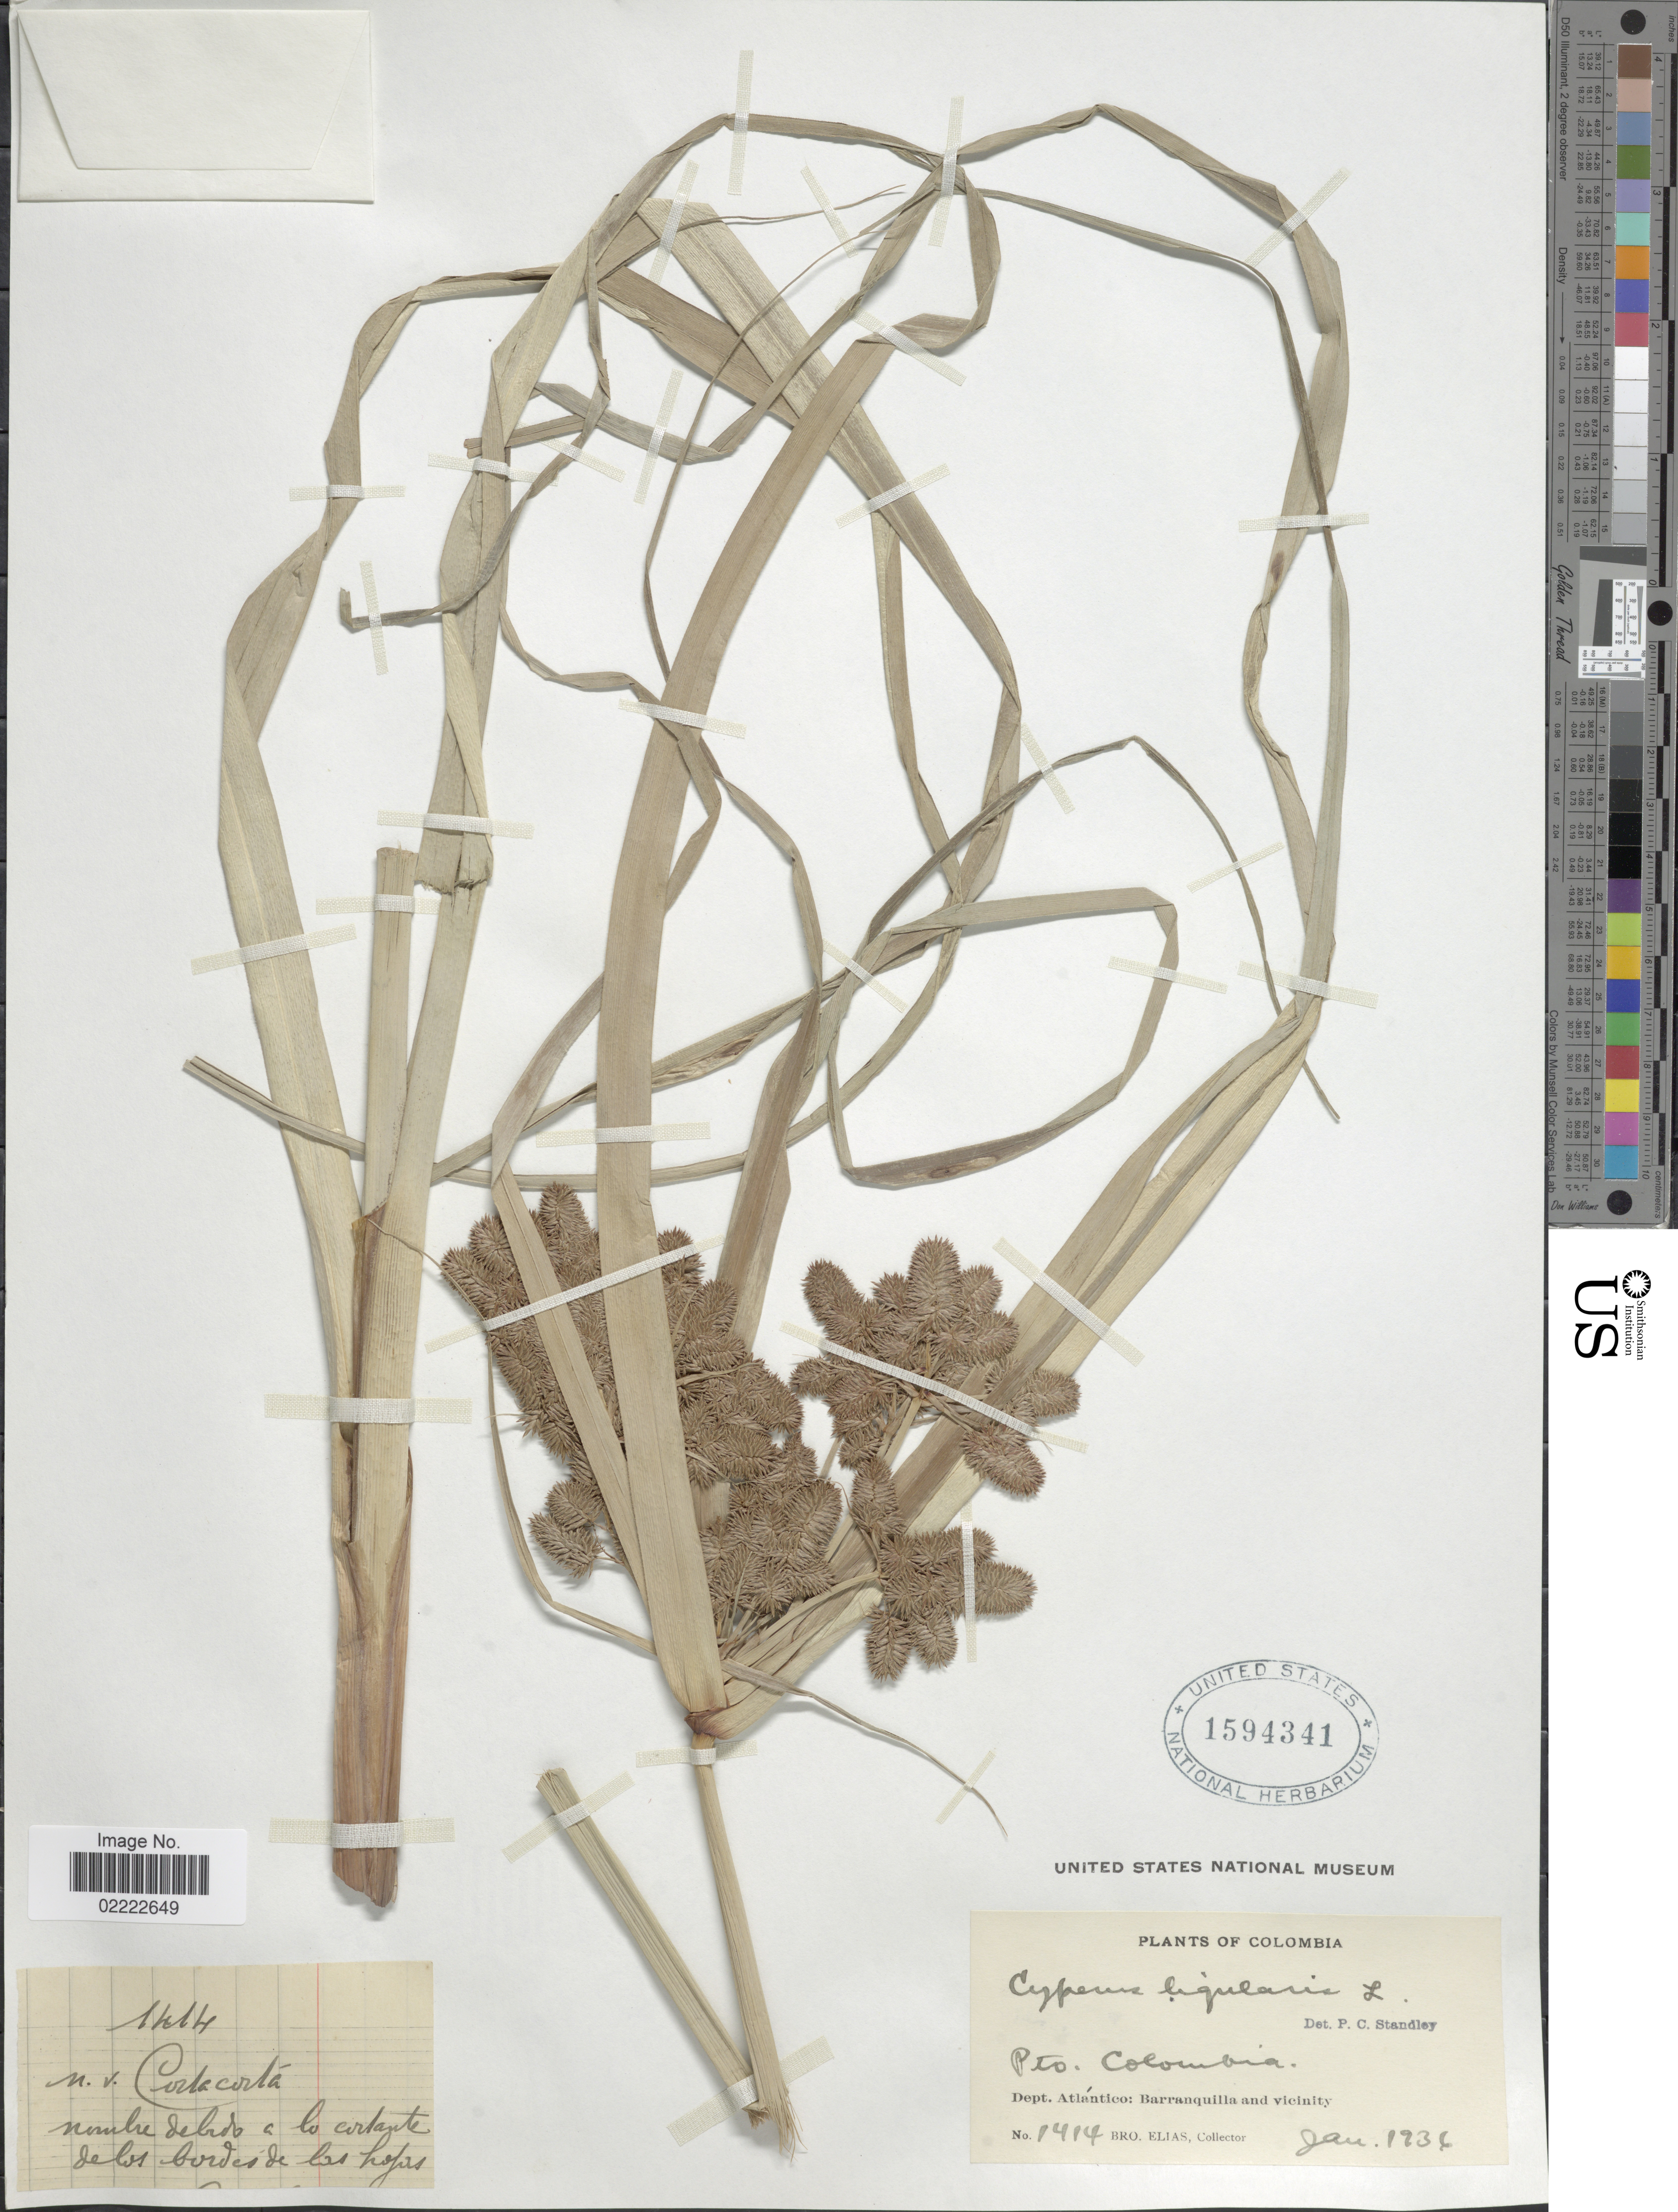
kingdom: Plantae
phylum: Tracheophyta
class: Liliopsida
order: Poales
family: Cyperaceae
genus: Cyperus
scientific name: Cyperus ligularis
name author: L.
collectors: Bro. Elias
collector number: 1414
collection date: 1936-01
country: Colombia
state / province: Atlántico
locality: Pto Colombia, Dept. Atlántico: Barranquila and vicinity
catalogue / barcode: US 1594341